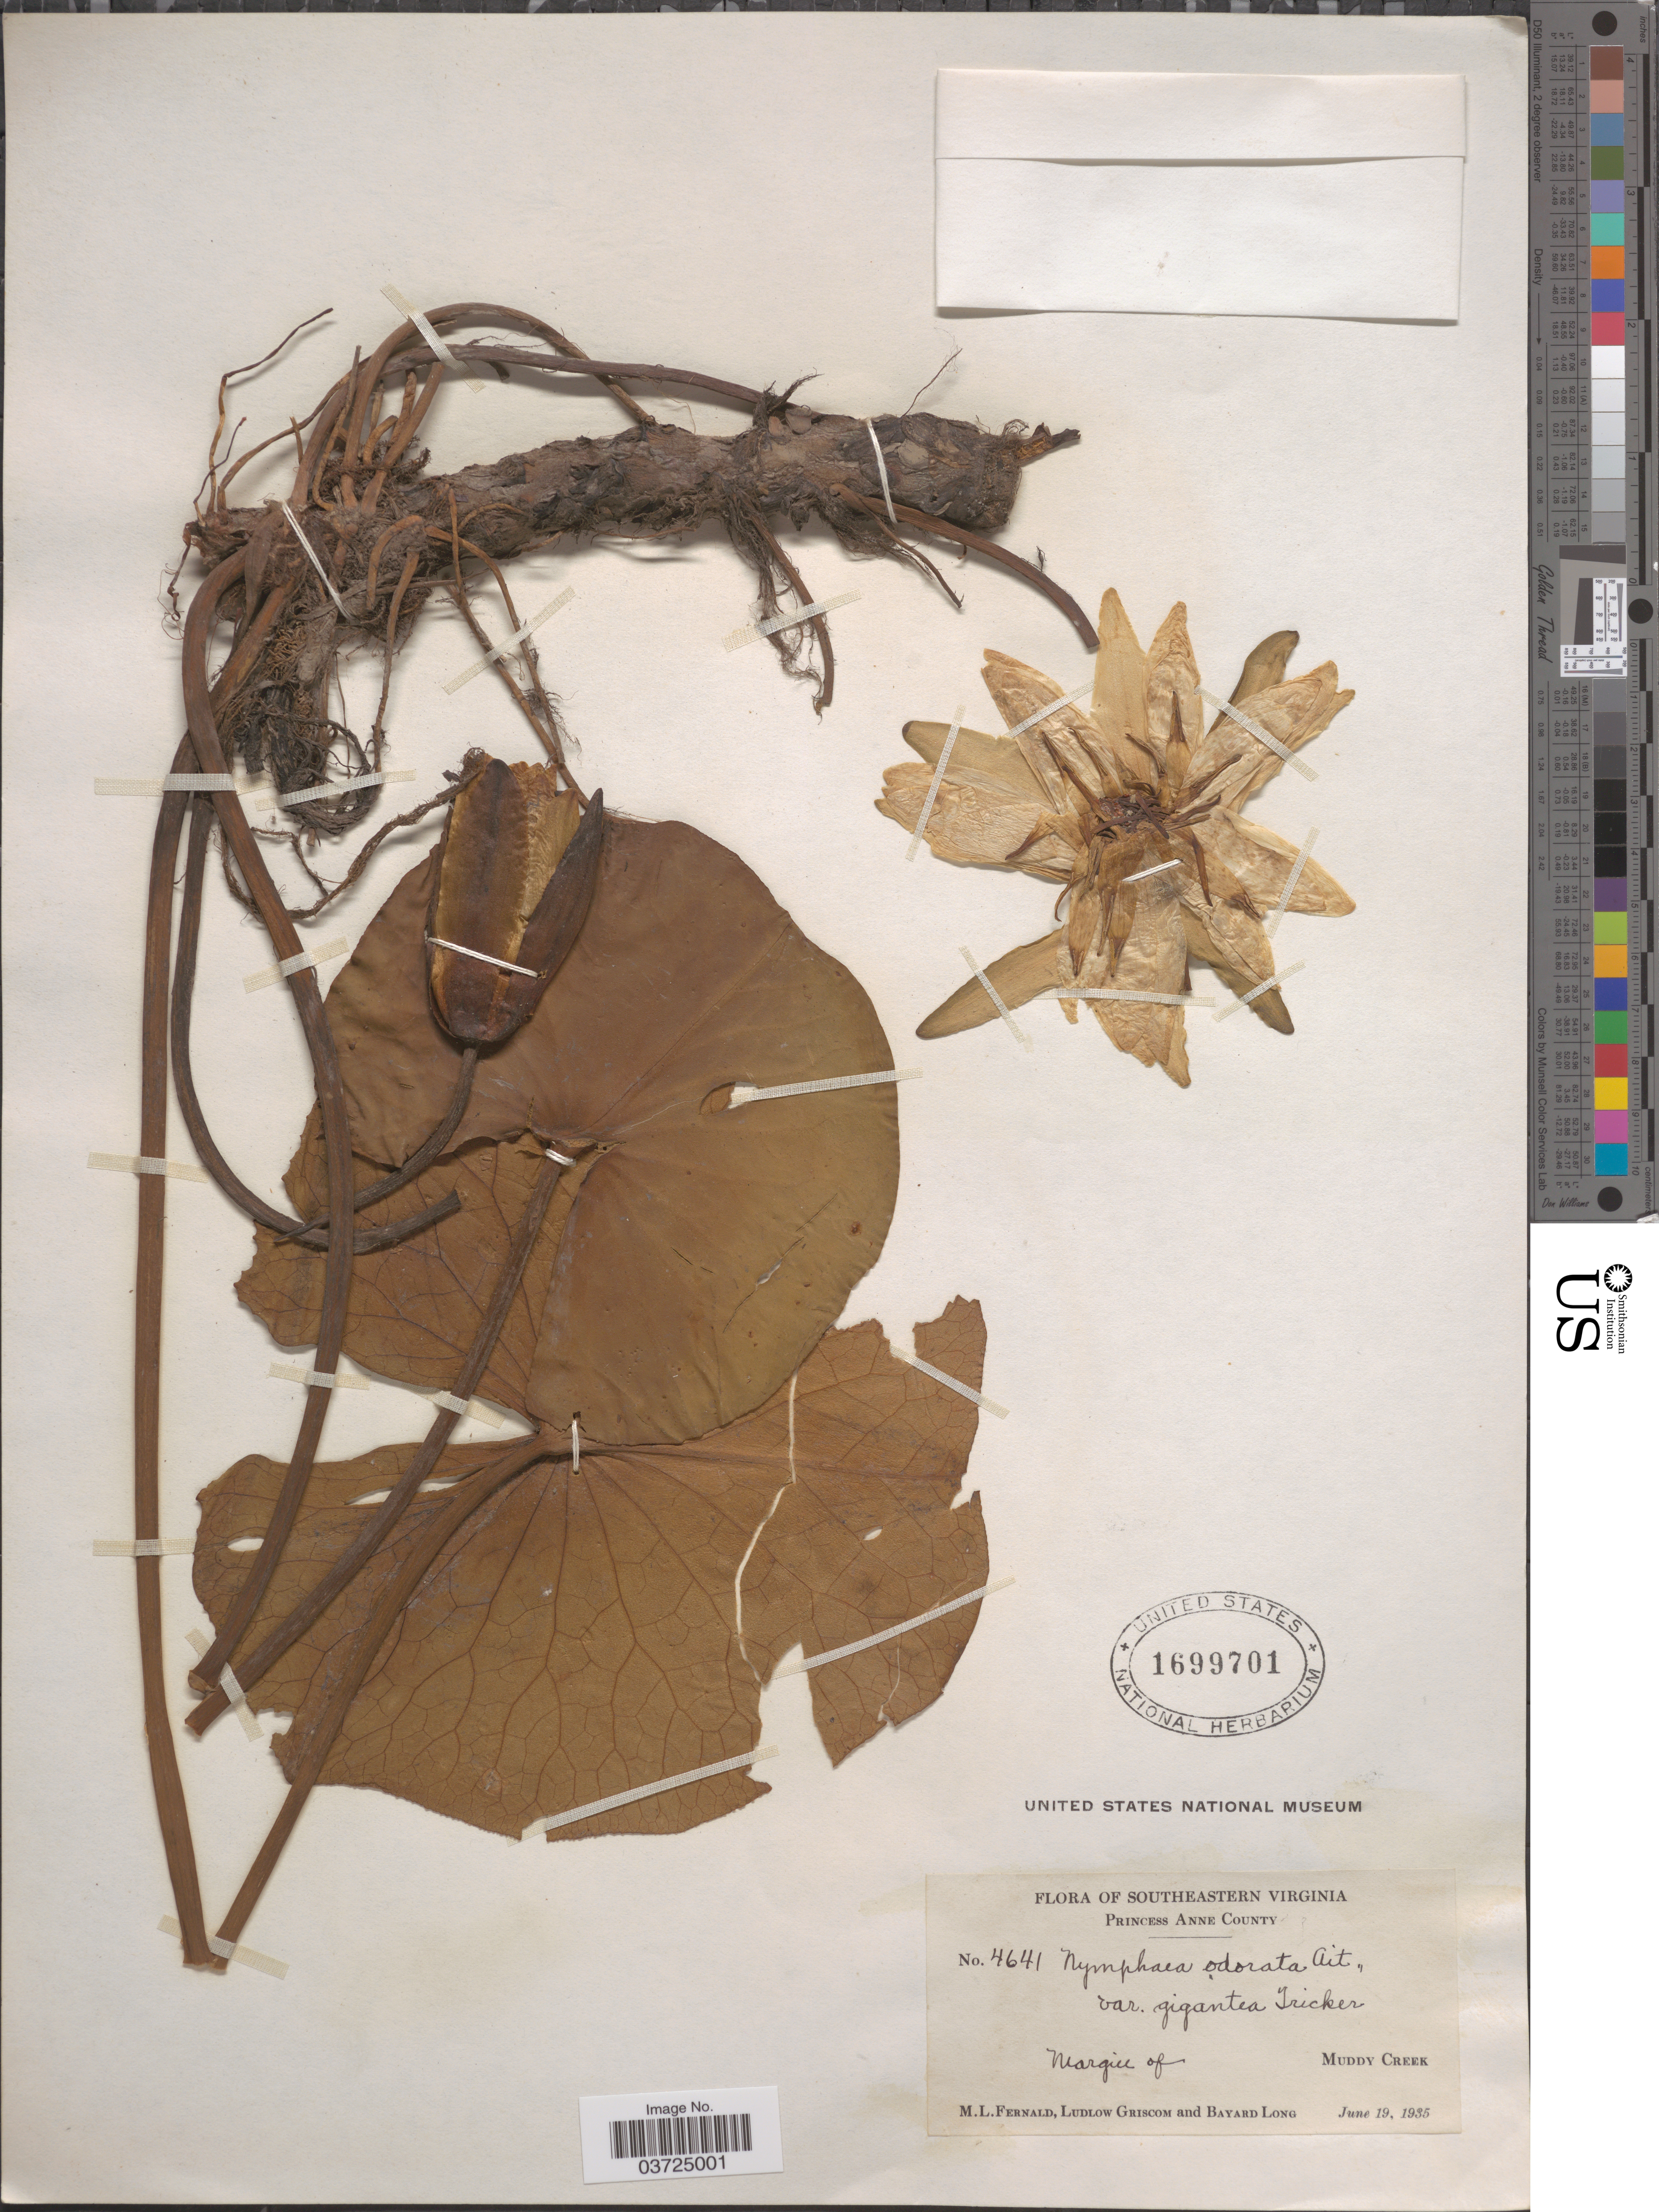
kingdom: Plantae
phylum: Tracheophyta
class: Magnoliopsida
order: Nymphaeales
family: Nymphaeaceae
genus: Nymphaea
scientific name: Nymphaea odorata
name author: Aiton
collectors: M. L. Fernald, L. Griscom & B. Long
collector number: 4641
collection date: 1935-06-19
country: United States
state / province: Virginia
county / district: City of Virginia Beach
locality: Southeastern Virginia. Princess Anne County. Margin of Muddy Creek.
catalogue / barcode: US 1699701